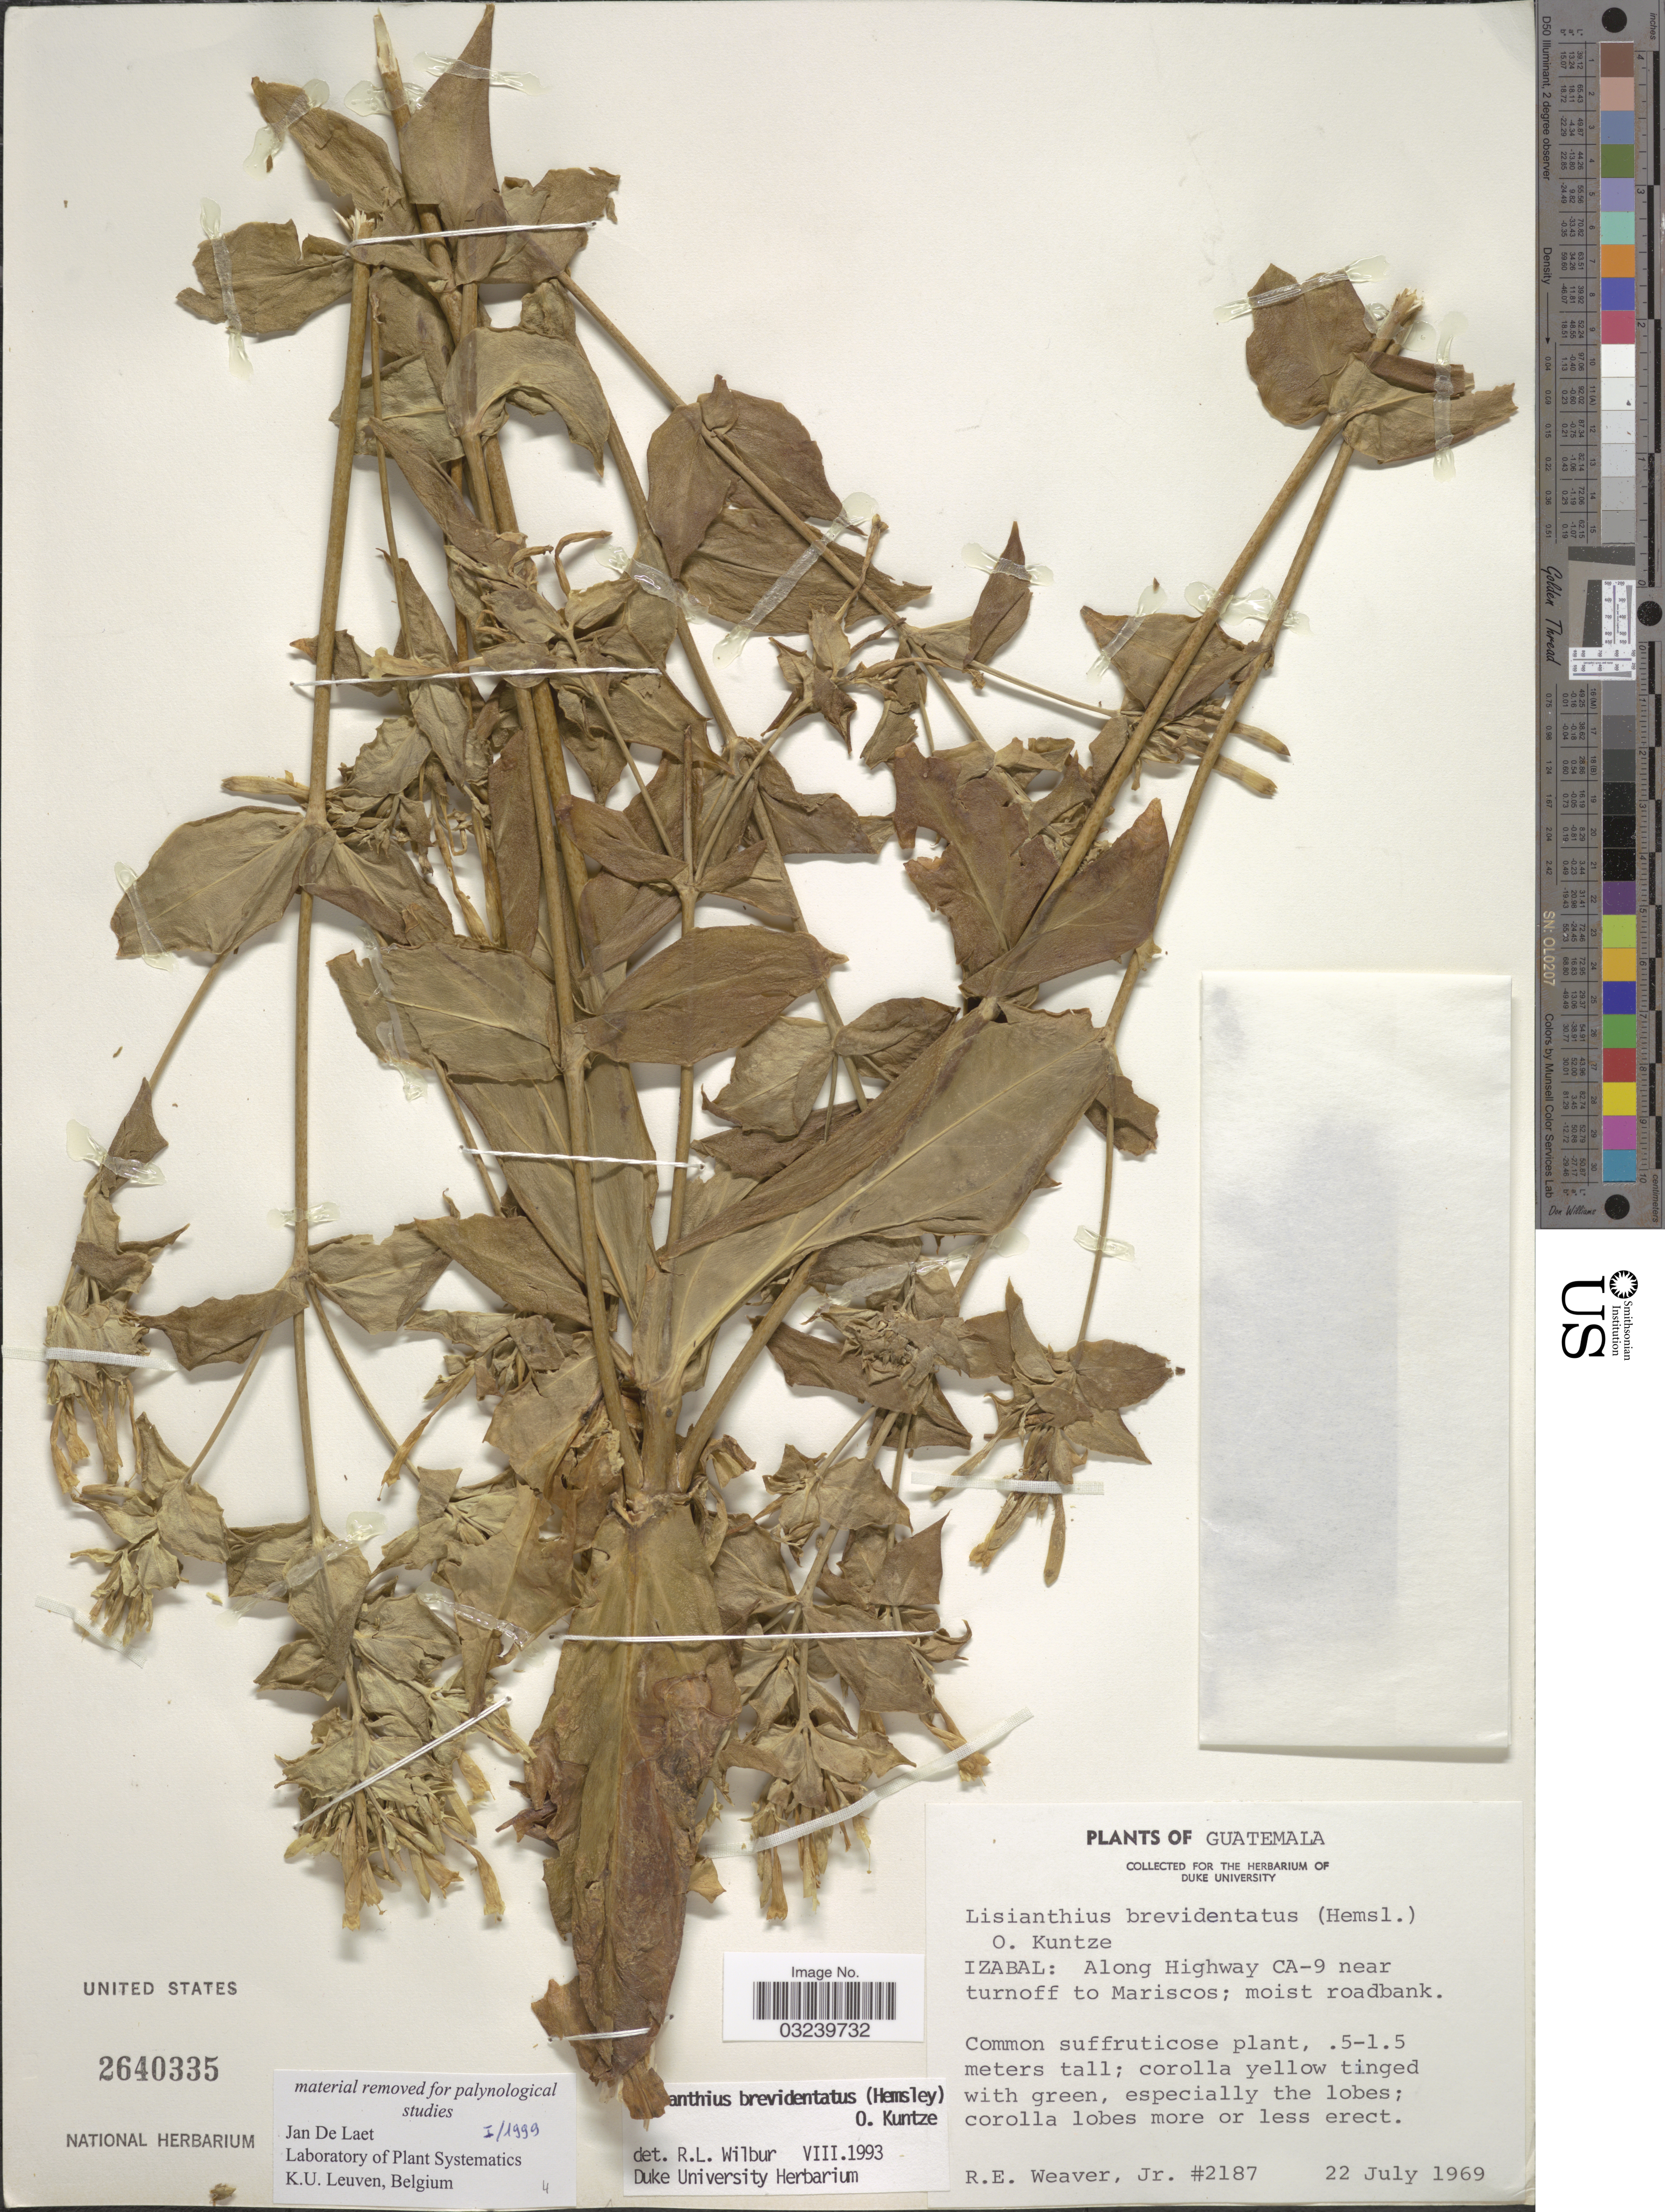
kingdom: Plantae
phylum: Tracheophyta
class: Magnoliopsida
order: Gentianales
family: Gentianaceae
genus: Lisianthius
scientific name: Lisianthius brevidentatus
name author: (Hemsl.) Kuntze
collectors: R. Weaver Jr.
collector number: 2187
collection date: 1969-07-22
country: Guatemala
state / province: Izabal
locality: Along Highway CA-9 near turnoff to Mariscos.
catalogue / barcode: US 2640335